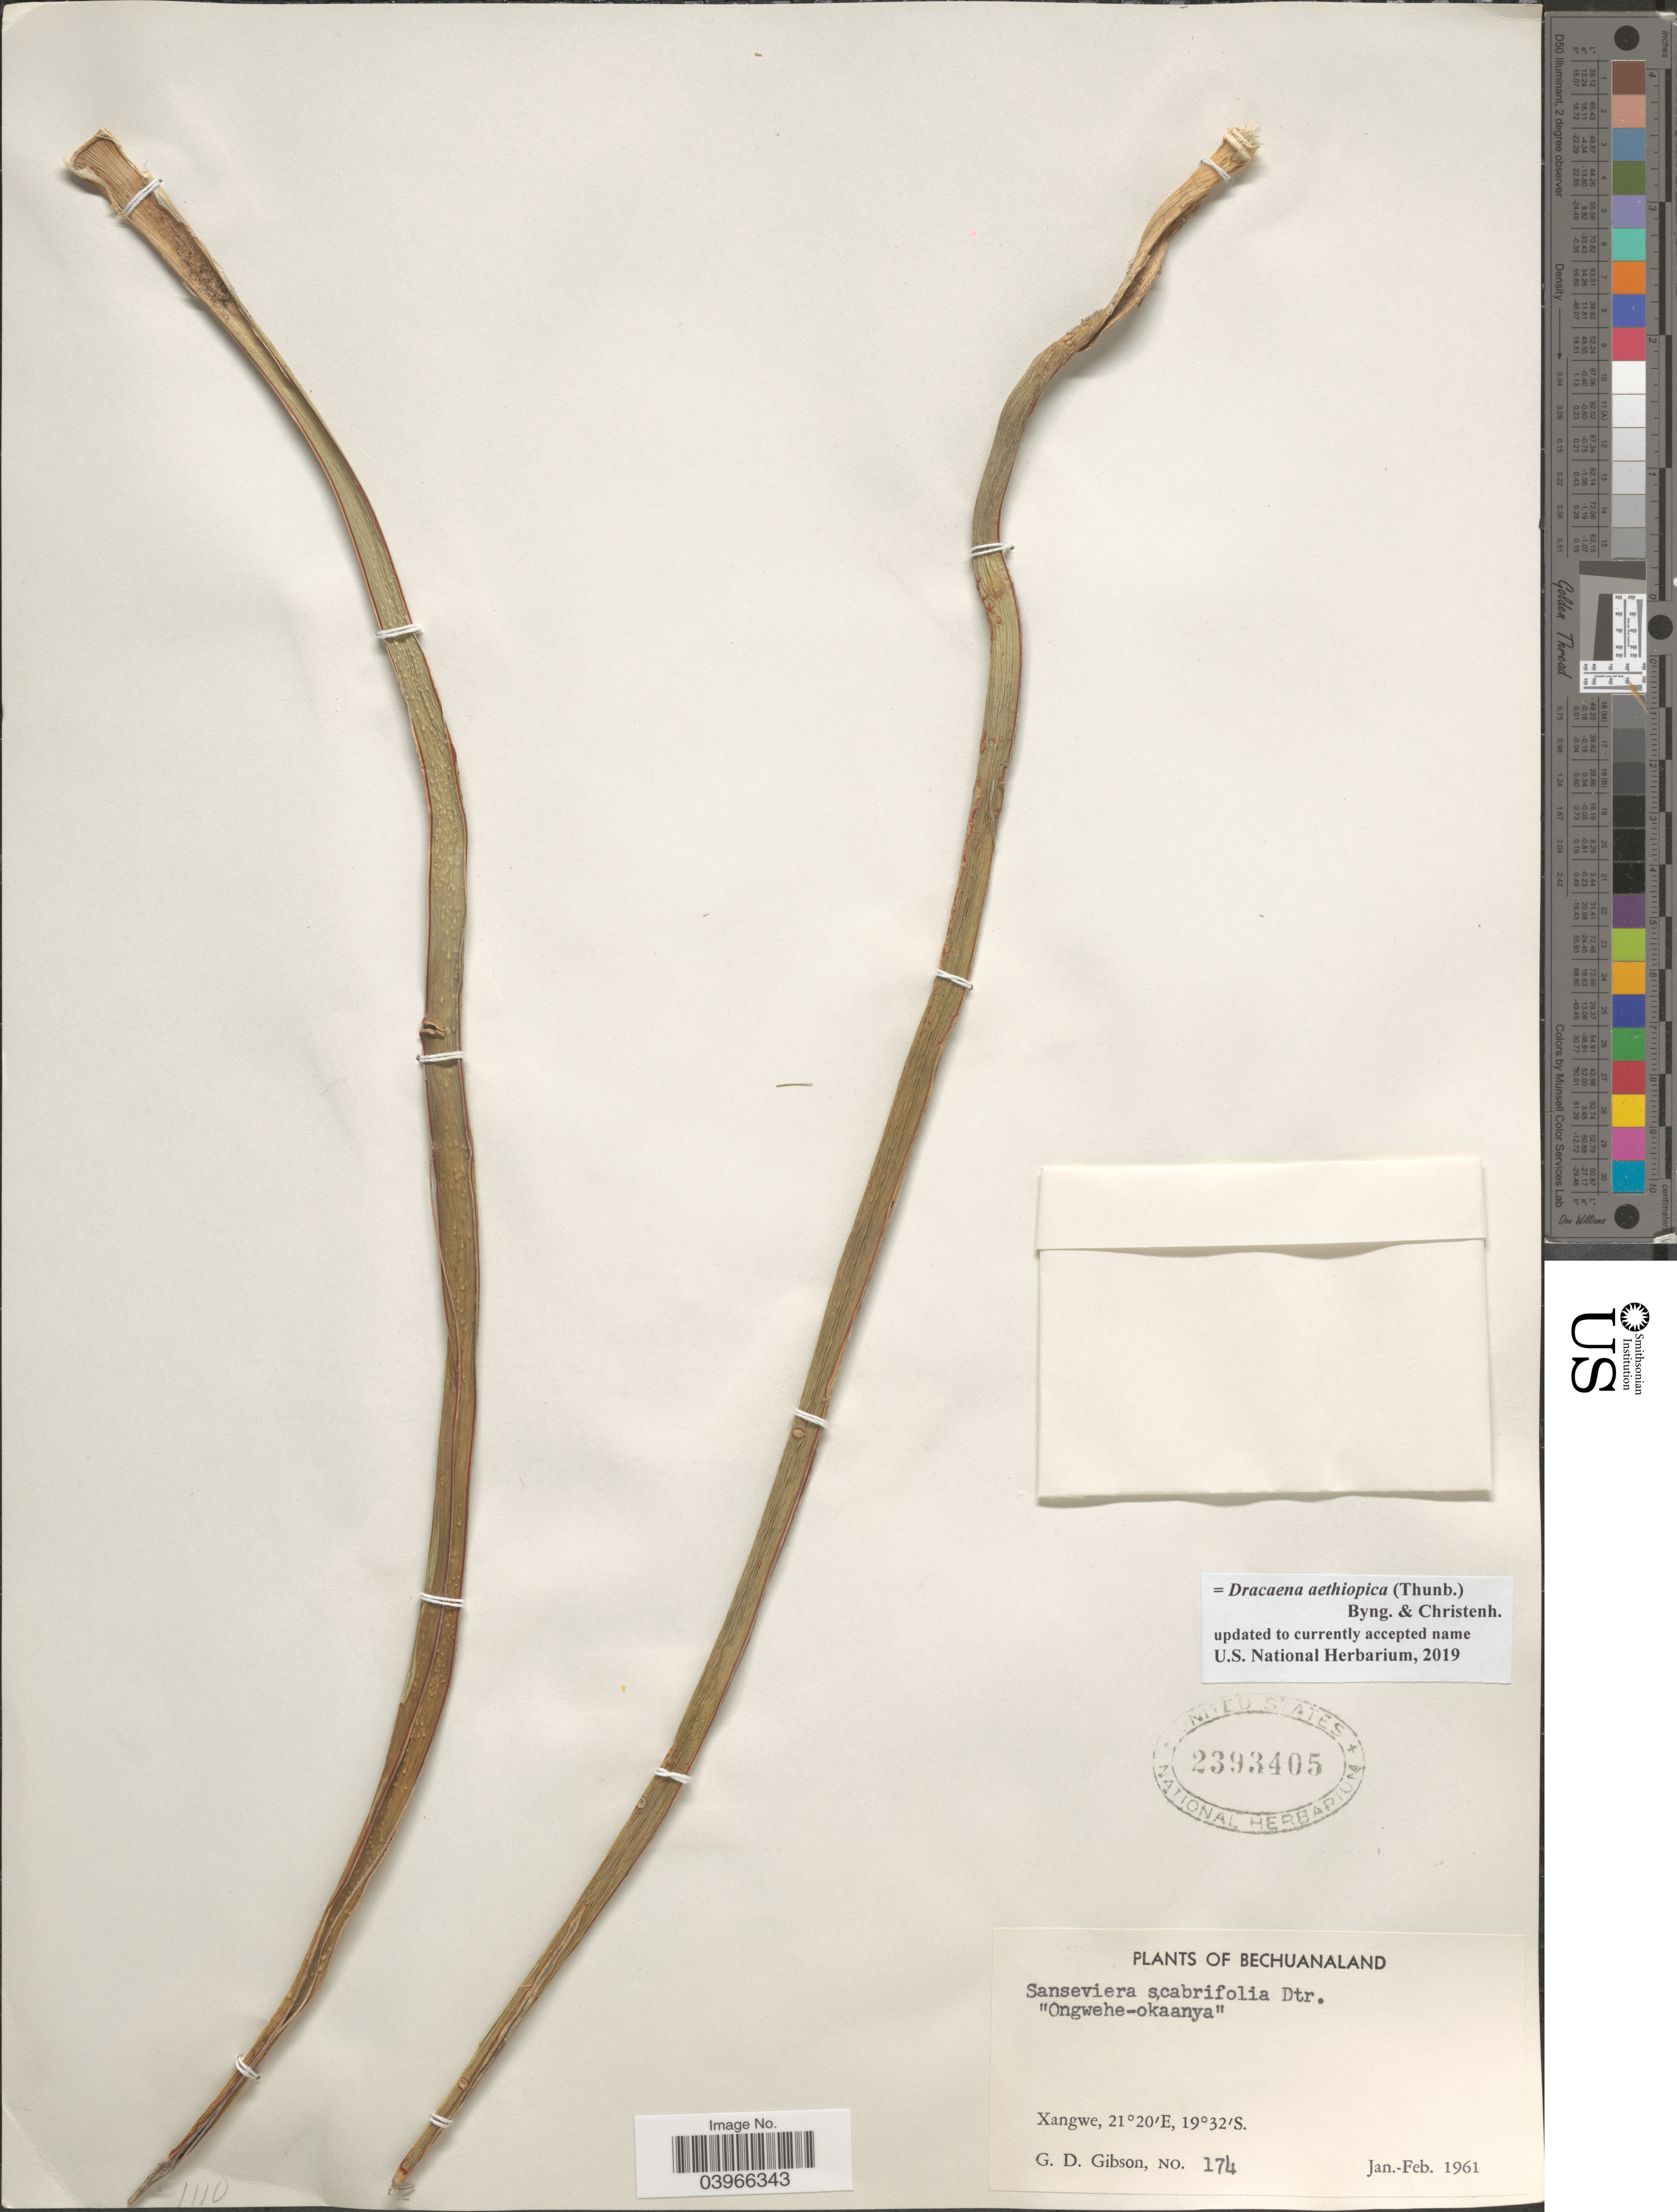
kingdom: Plantae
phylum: Tracheophyta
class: Liliopsida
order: Asparagales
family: Asparagaceae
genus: Dracaena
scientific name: Dracaena aethiopica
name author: (Thunb.) Byng & Christenh.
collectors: G. D. Gibson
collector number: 174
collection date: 1961-01/1961-02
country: Botswana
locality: Bechuanaland. Xangwe.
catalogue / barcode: US 2393405